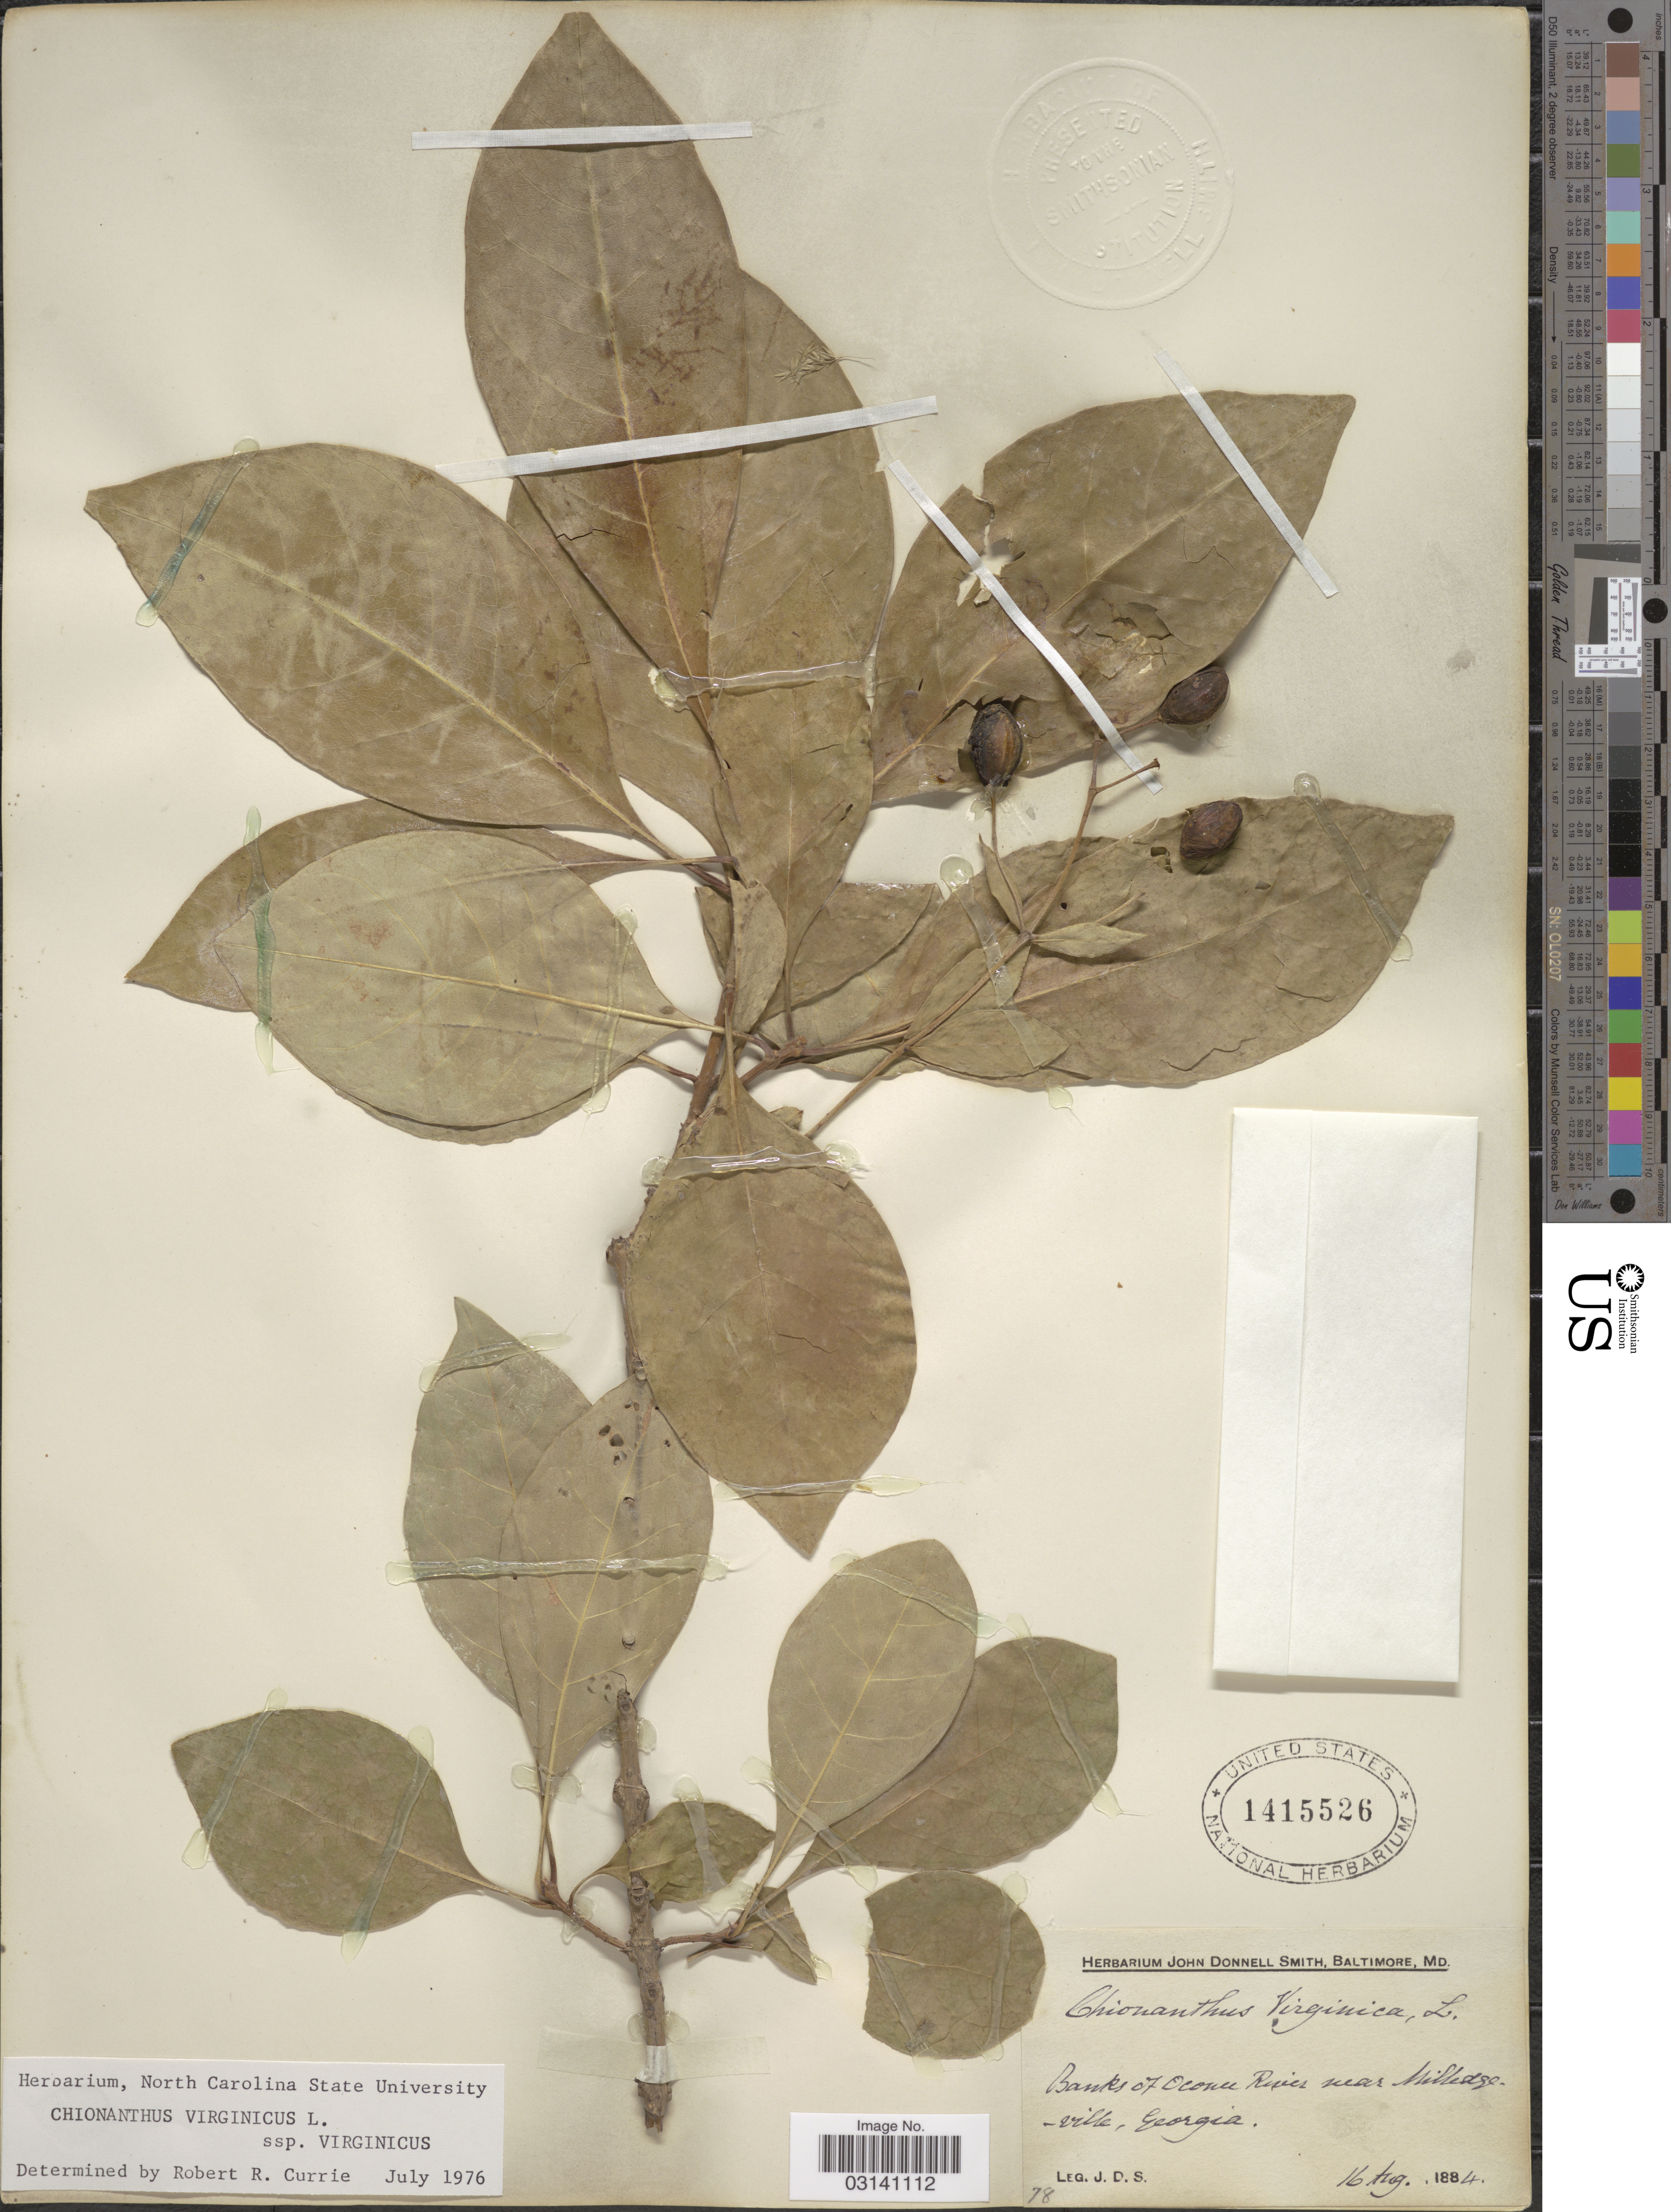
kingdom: Plantae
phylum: Tracheophyta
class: Magnoliopsida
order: Lamiales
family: Oleaceae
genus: Chionanthus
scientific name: Chionanthus virginicus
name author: L.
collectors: J. Donnell Smith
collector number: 78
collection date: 1884-08-16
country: United States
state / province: Georgia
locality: Banks of Oconee River near Milledgeville.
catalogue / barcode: US 1415526